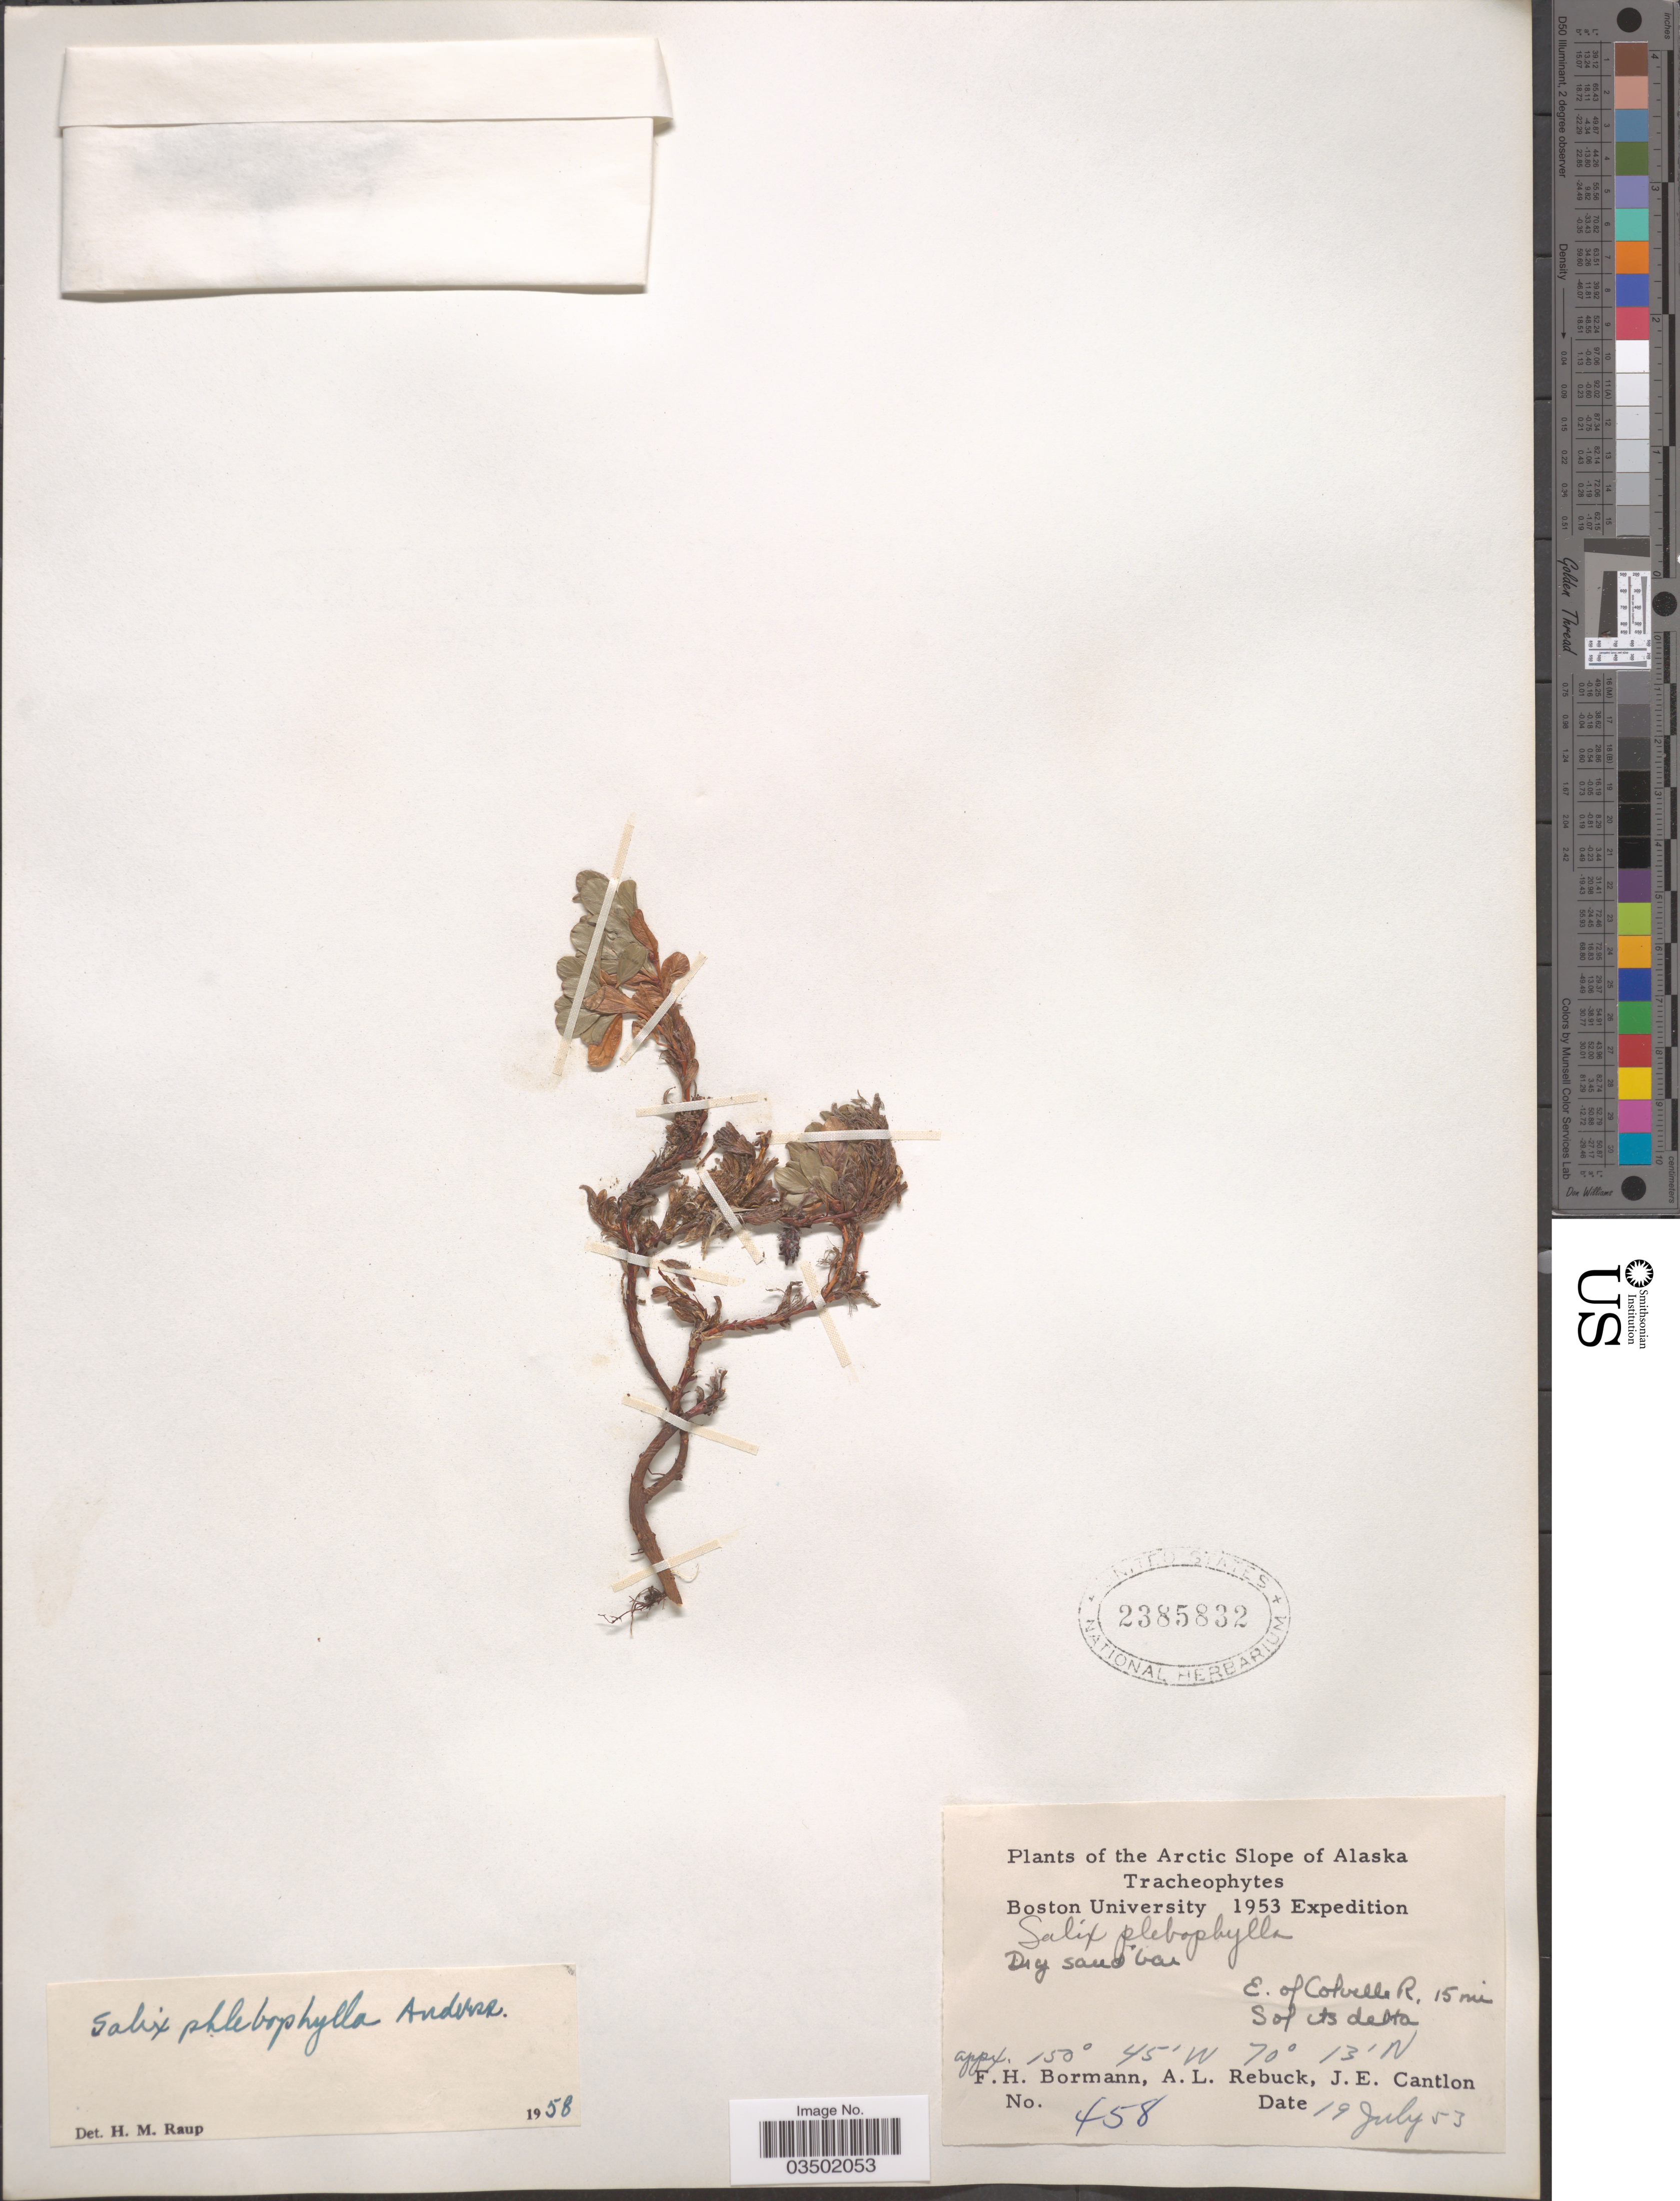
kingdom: Plantae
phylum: Tracheophyta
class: Magnoliopsida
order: Malpighiales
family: Salicaceae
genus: Salix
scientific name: Salix phlebophylla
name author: Andersson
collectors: F. Bormann, A. Rebuck & J. Cantlon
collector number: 458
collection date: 1953-07-19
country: United States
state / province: Alaska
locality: Arctic Slope of Alaska. E. of Colville R. 15 mi S of its delta.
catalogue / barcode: US 2385832